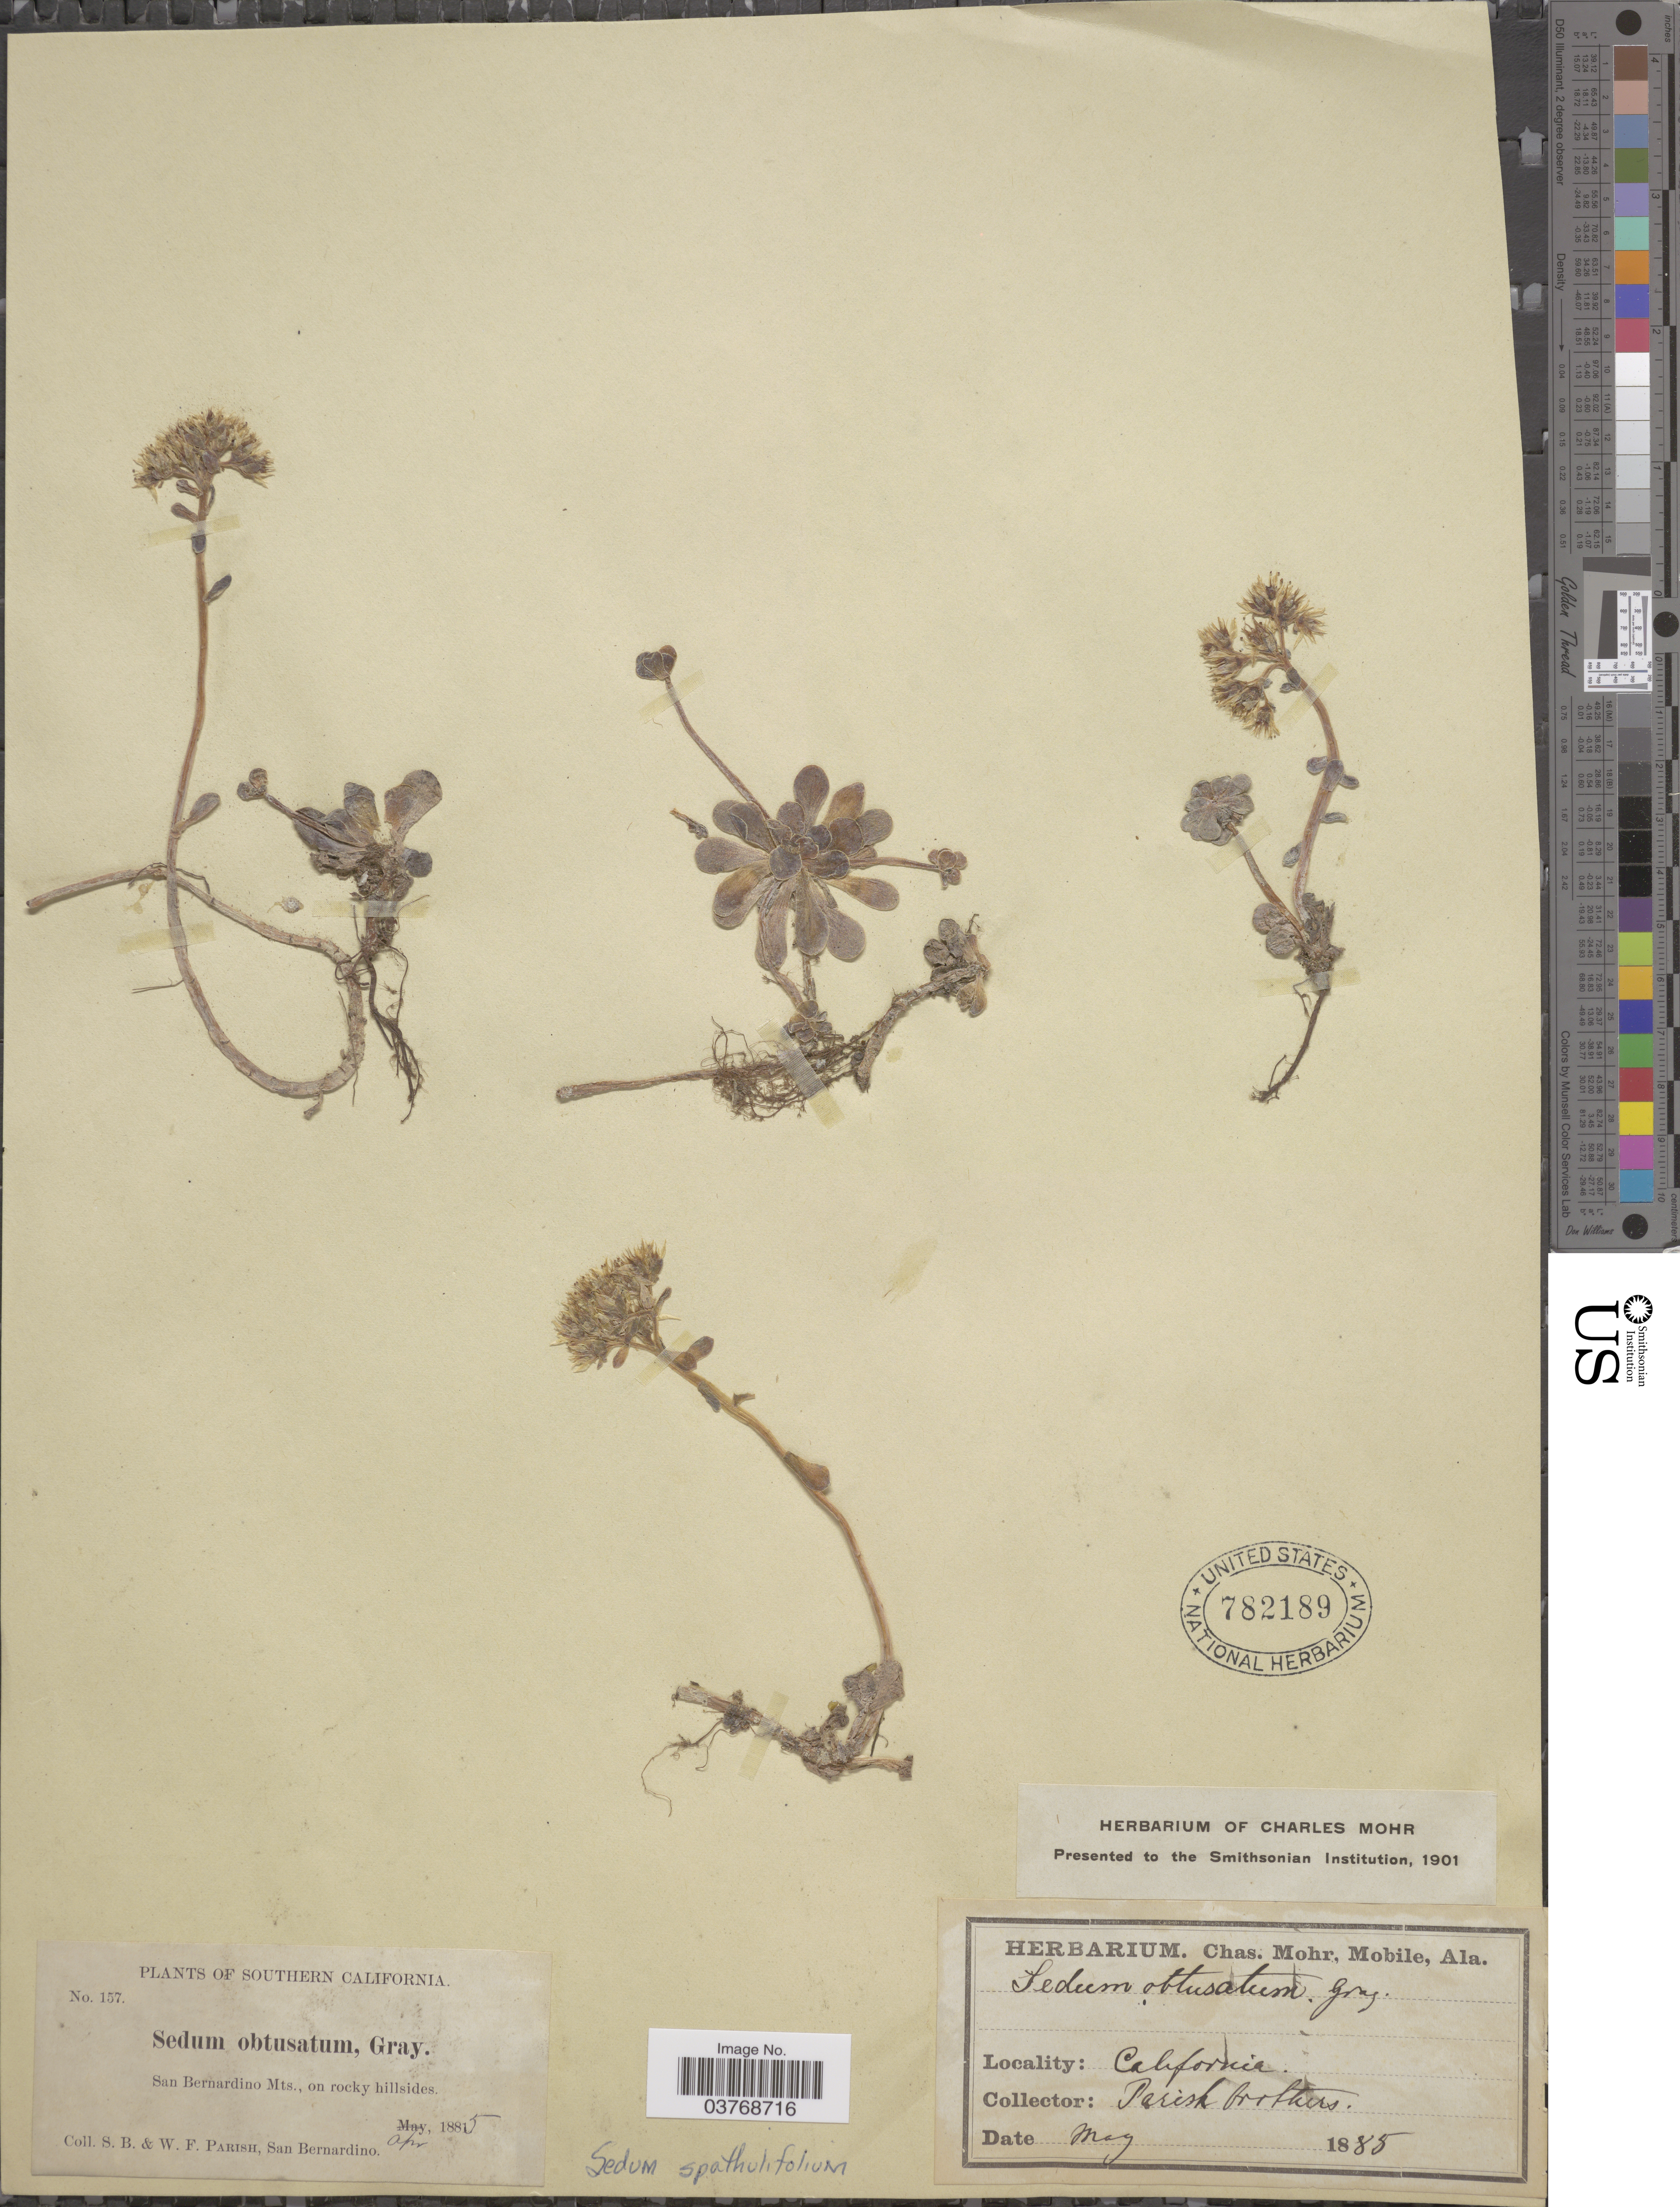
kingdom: Plantae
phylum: Tracheophyta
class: Magnoliopsida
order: Saxifragales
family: Crassulaceae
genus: Sedum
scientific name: Sedum obtusatum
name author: A. Gray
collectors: S. B. Parish & W. F. Parish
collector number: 157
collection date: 1885-04/1885-05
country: United States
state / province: California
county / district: San Bernardino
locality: Southern California. San Bernardino Mts.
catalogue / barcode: US 782189